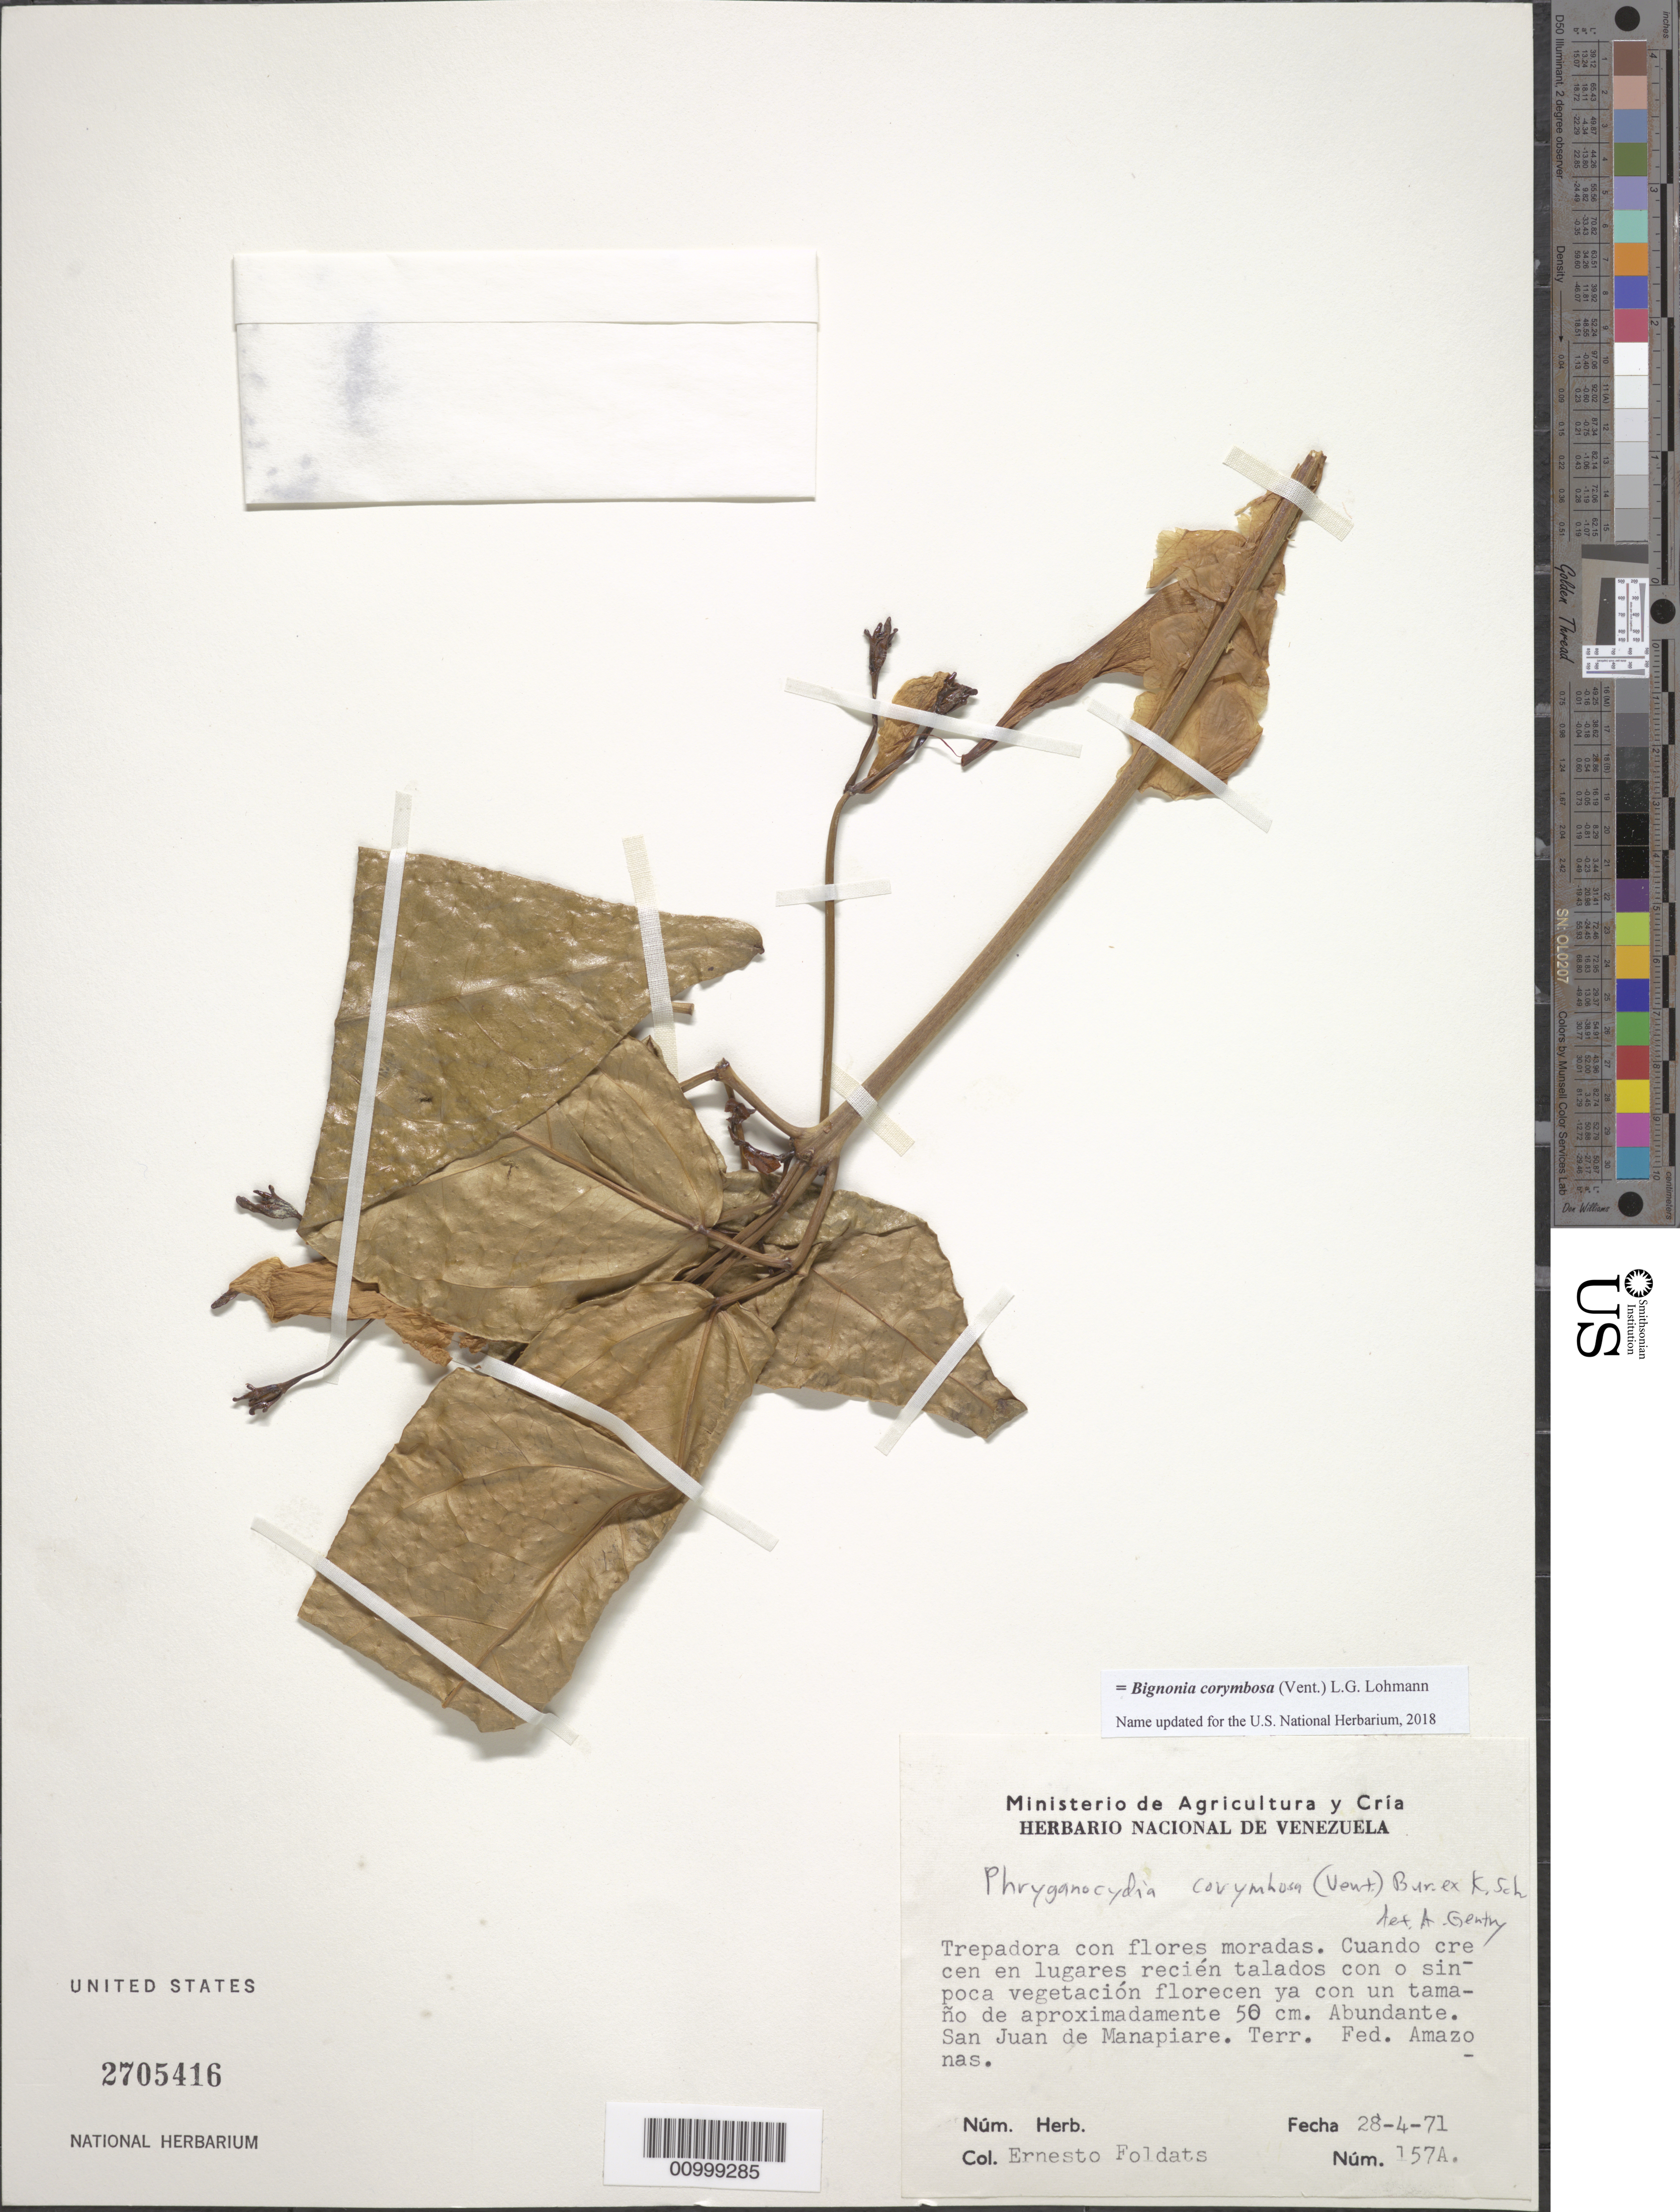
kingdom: Plantae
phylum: Tracheophyta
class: Magnoliopsida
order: Lamiales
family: Bignoniaceae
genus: Bignonia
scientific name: Bignonia corymbosa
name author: (Vent.) L.G. Lohmann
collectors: E. Foldats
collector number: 157 A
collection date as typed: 28-Apr-71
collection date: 1971-04-28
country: Venezuela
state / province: Amazonas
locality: San Jaun de Manapiare. Terr. Fed.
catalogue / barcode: US 2705416